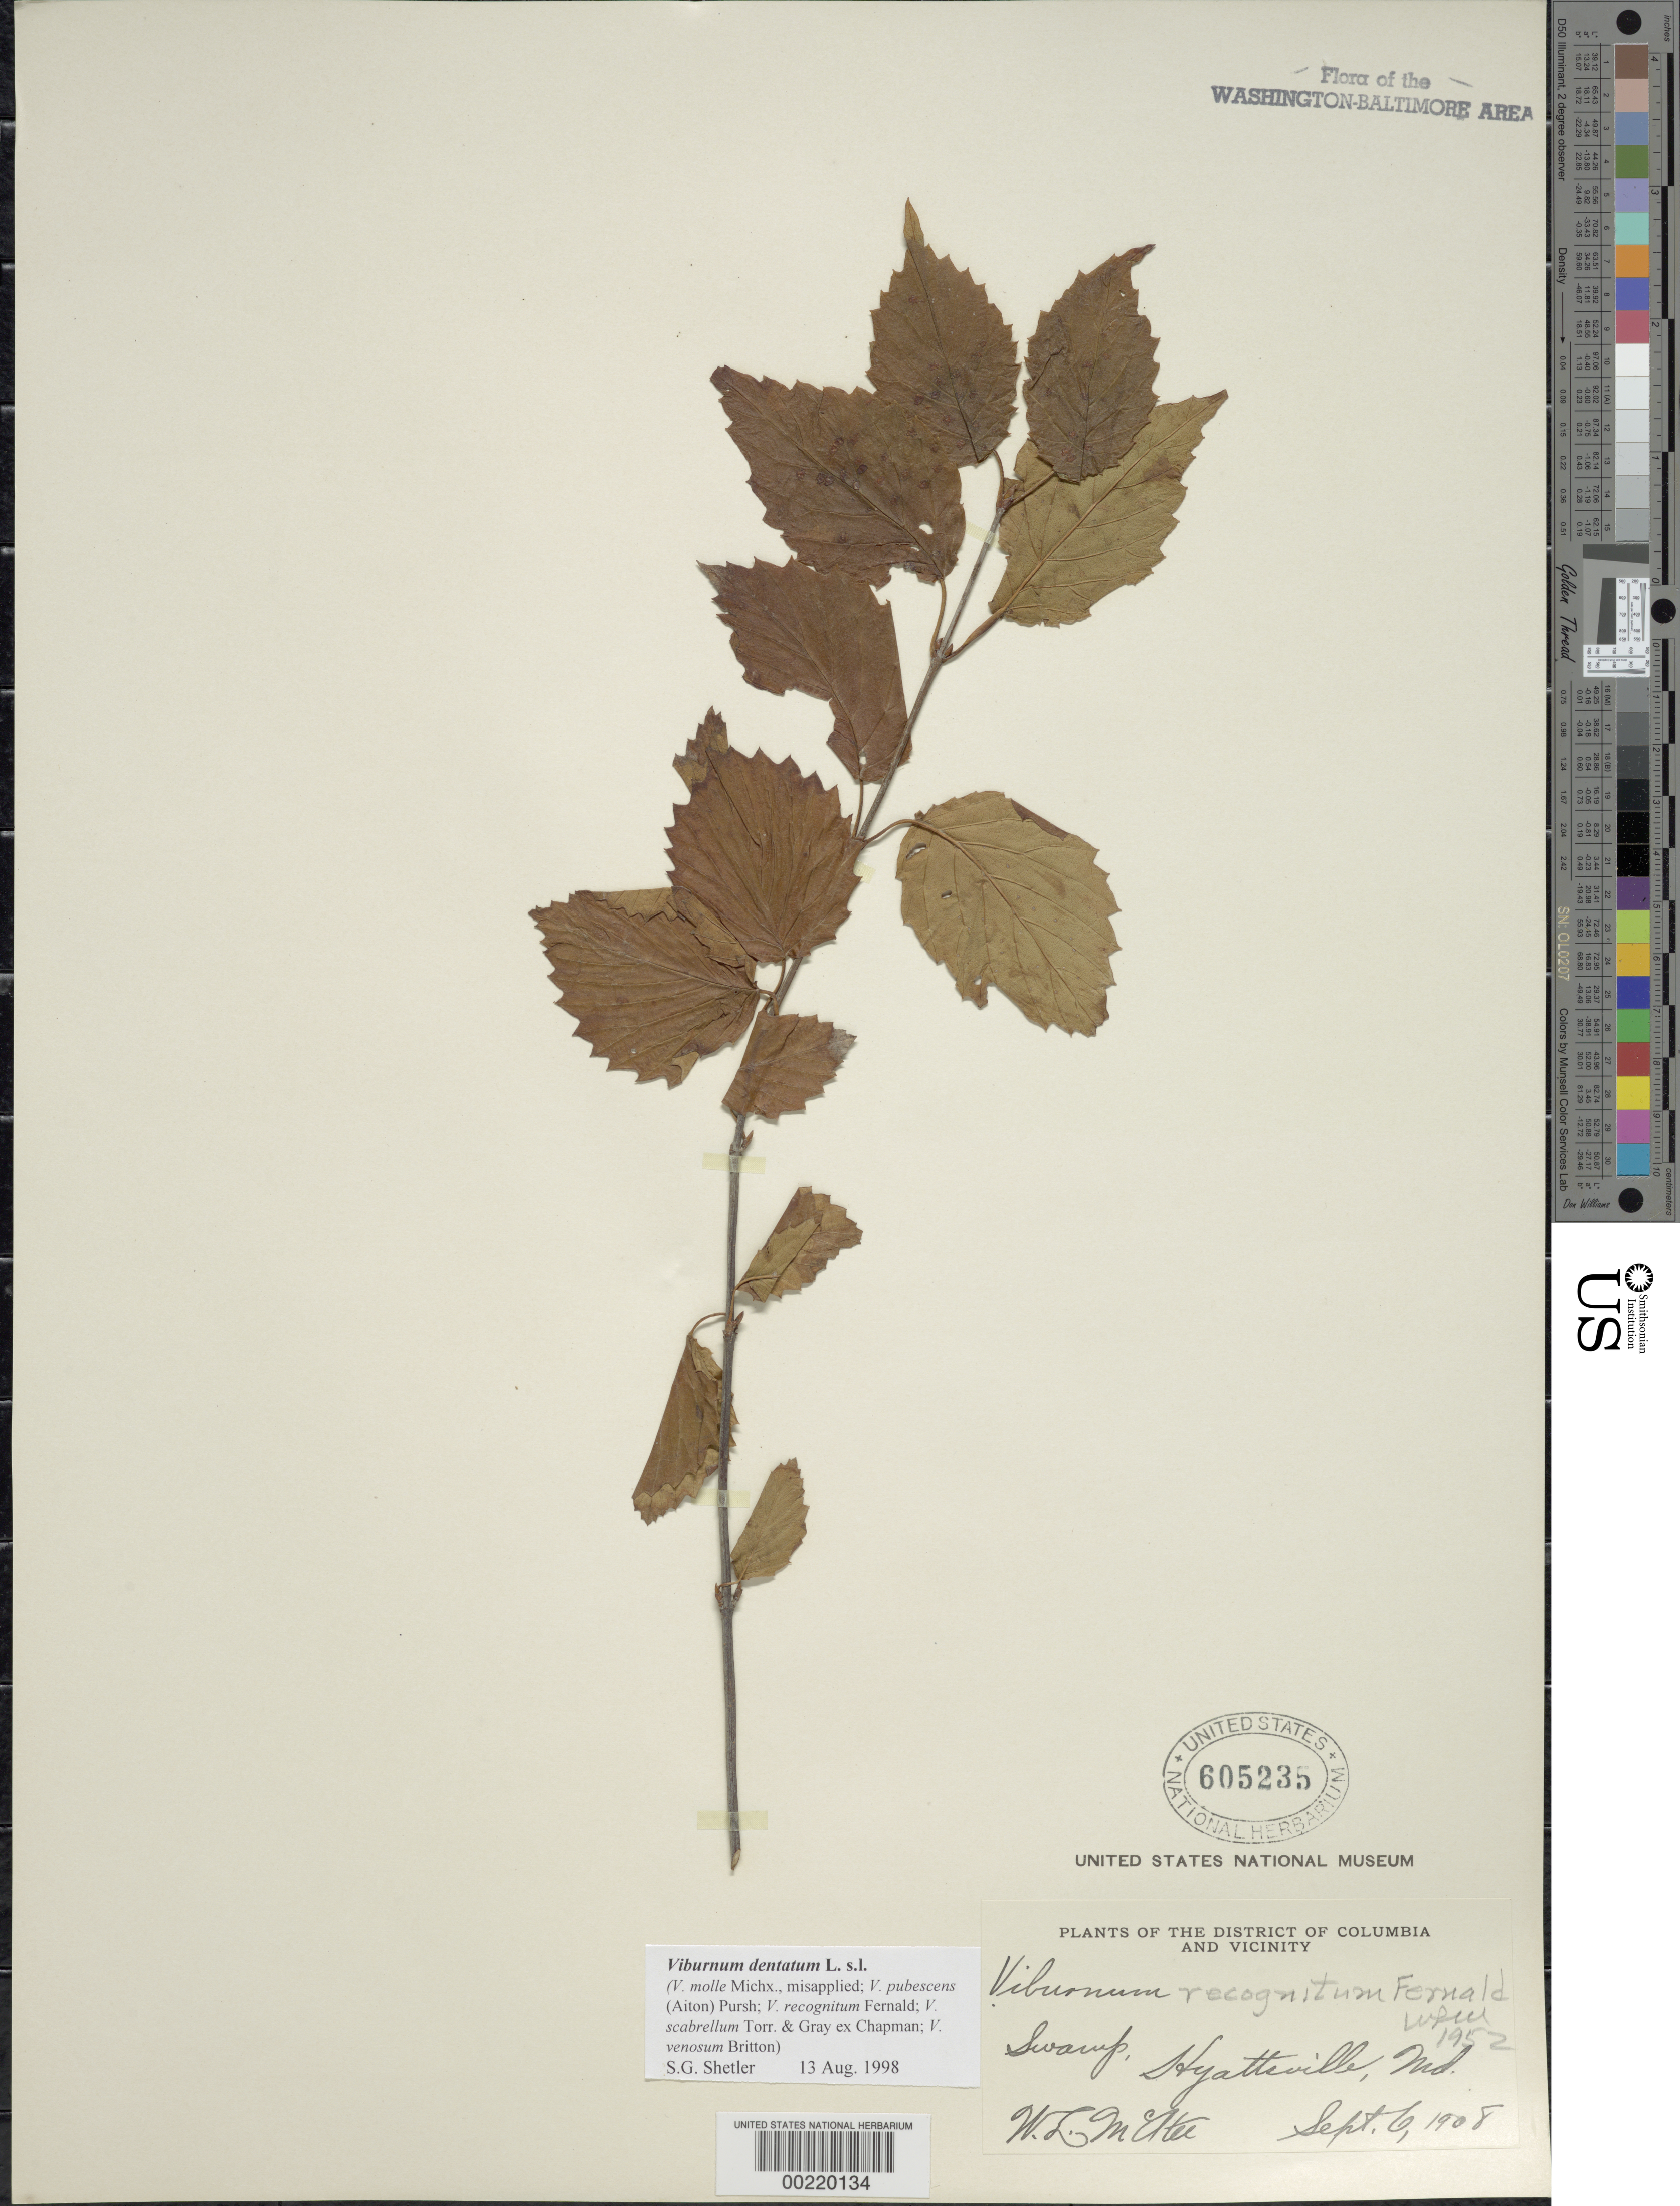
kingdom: Plantae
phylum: Tracheophyta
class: Magnoliopsida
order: Dipsacales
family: Viburnaceae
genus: Viburnum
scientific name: Viburnum dentatum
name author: L.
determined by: McAtee, W. L.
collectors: W. McAtee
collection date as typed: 06 Sep 1908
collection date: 1908-09-06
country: United States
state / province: Maryland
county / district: Prince George's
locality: Hyattsville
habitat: Swamp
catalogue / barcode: US 605235